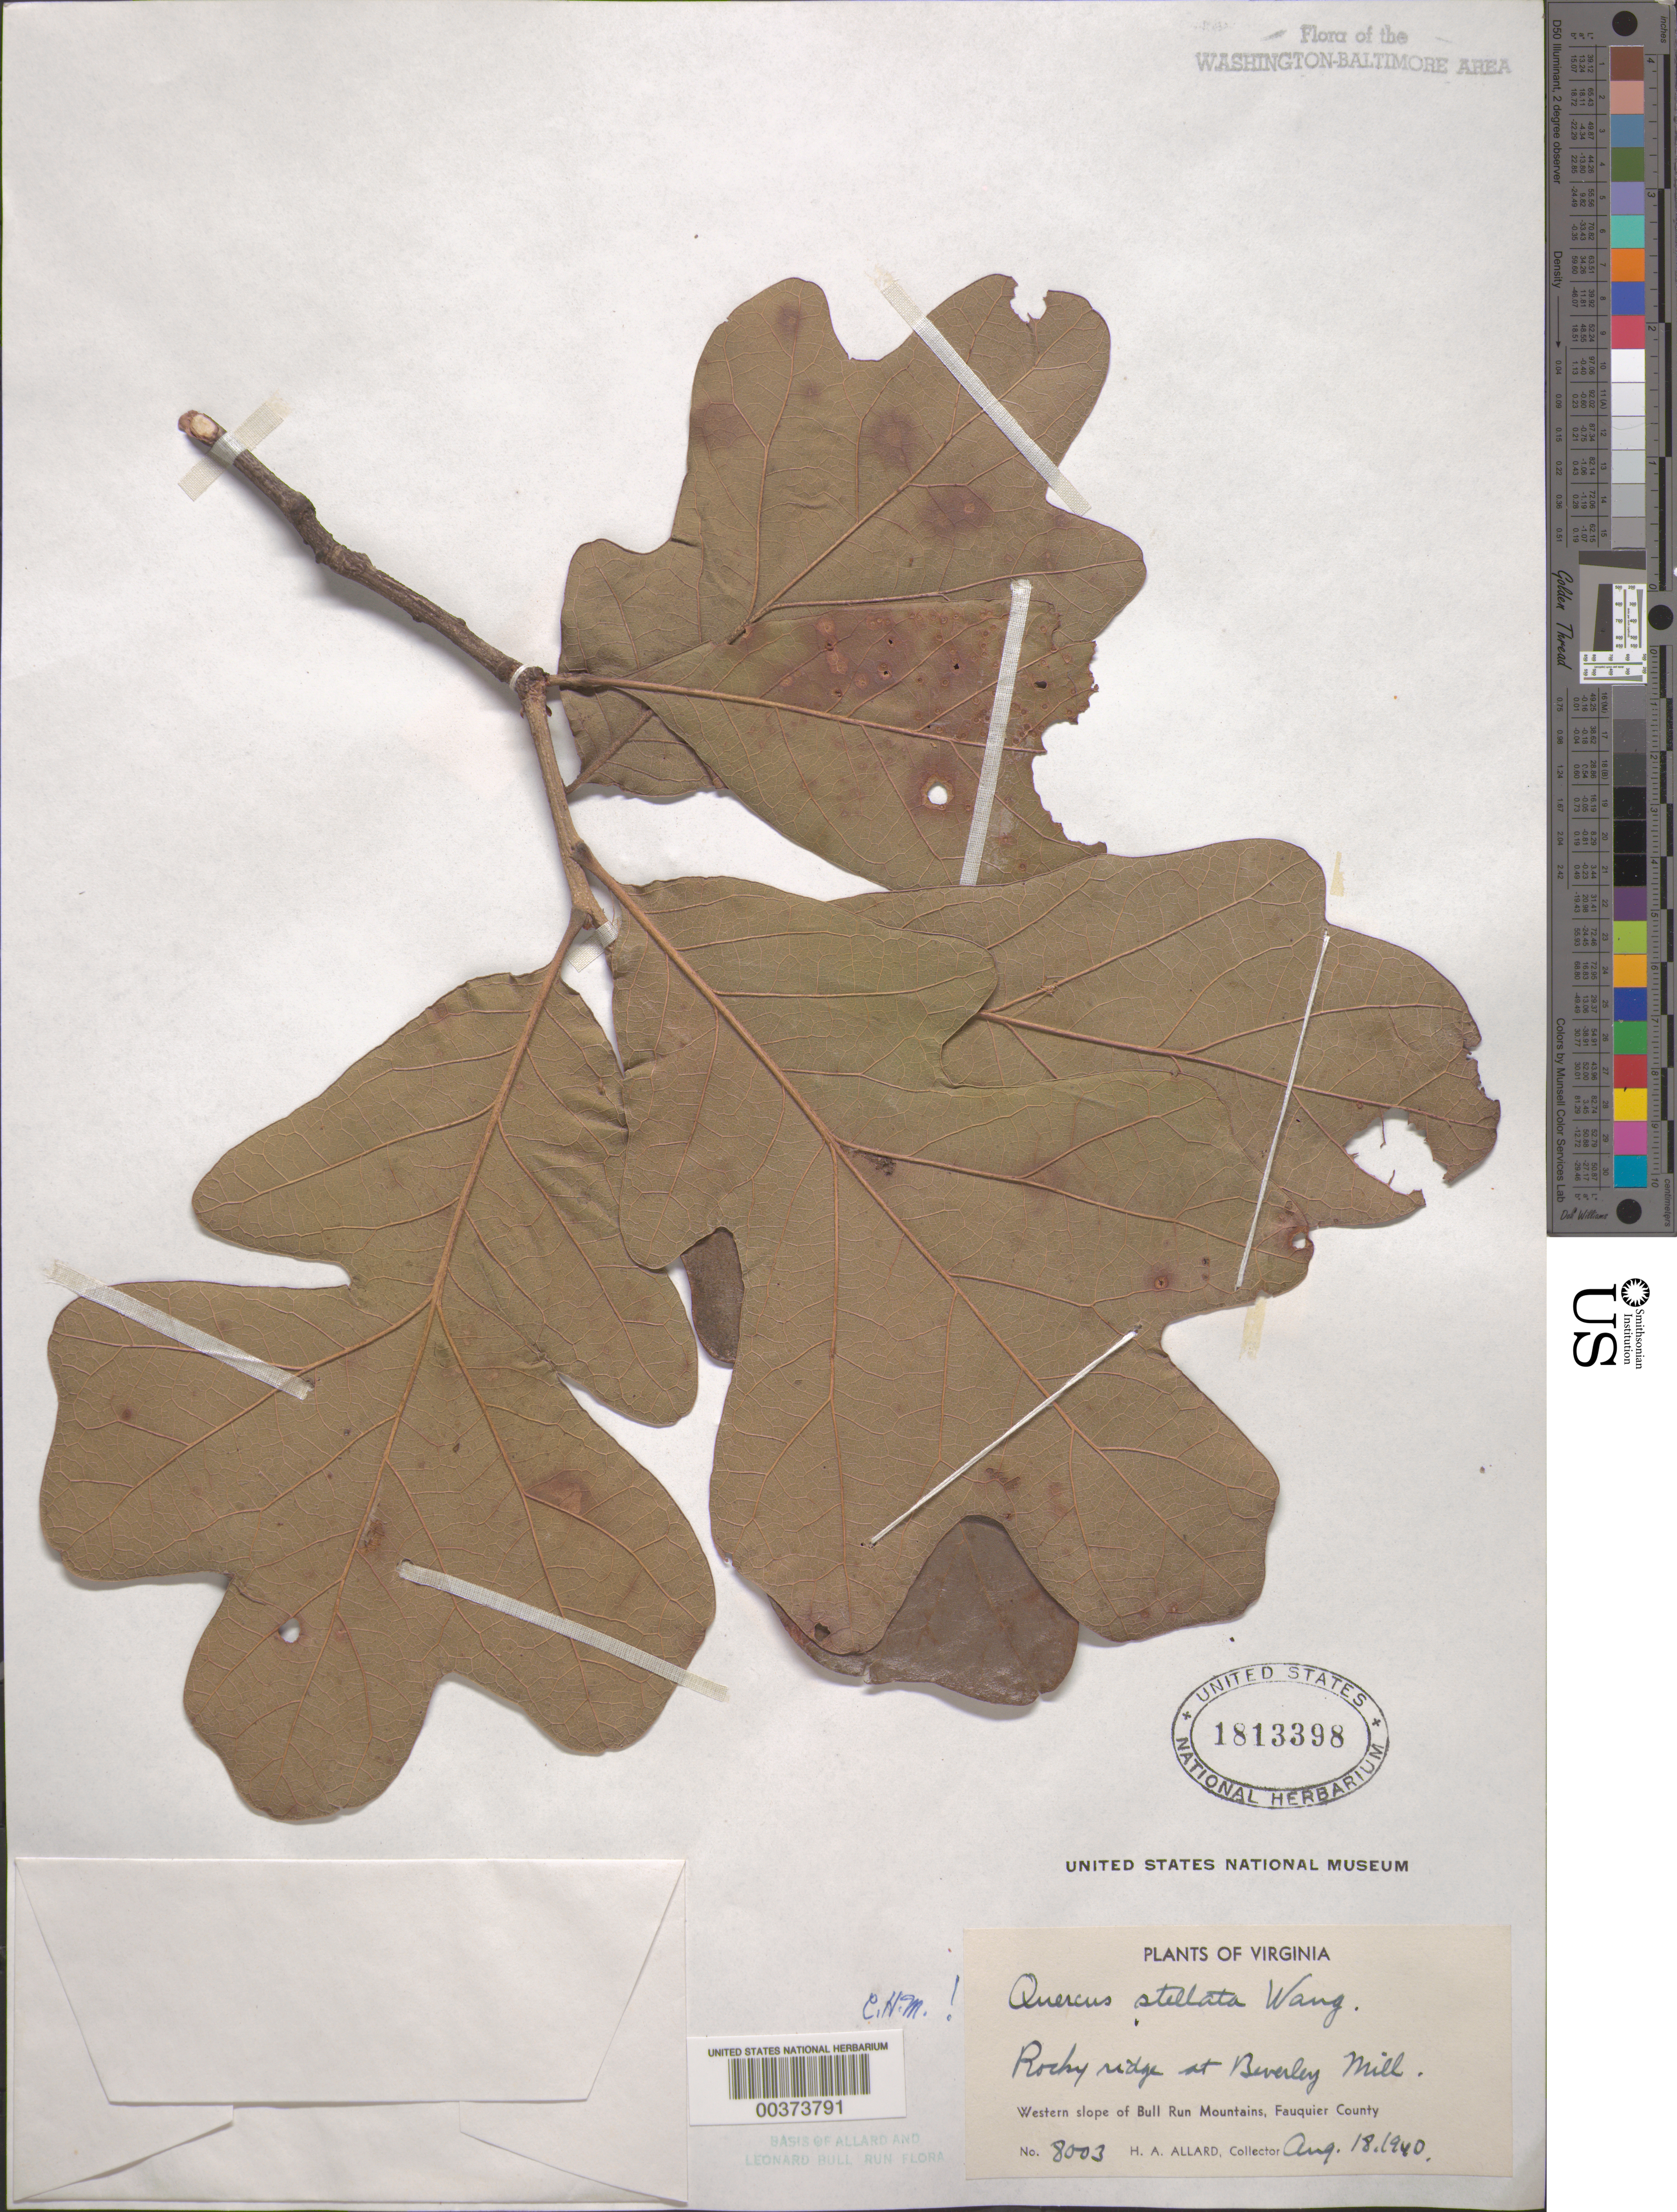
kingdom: Plantae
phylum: Tracheophyta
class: Magnoliopsida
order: Fagales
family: Fagaceae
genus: Quercus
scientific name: Quercus stellata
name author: Wangenh.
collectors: H. A. Allard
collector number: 8003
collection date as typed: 18 Aug 1940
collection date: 1940-08-18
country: United States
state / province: Virginia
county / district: Fauquier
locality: Beverley Mill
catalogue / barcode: US 1813398